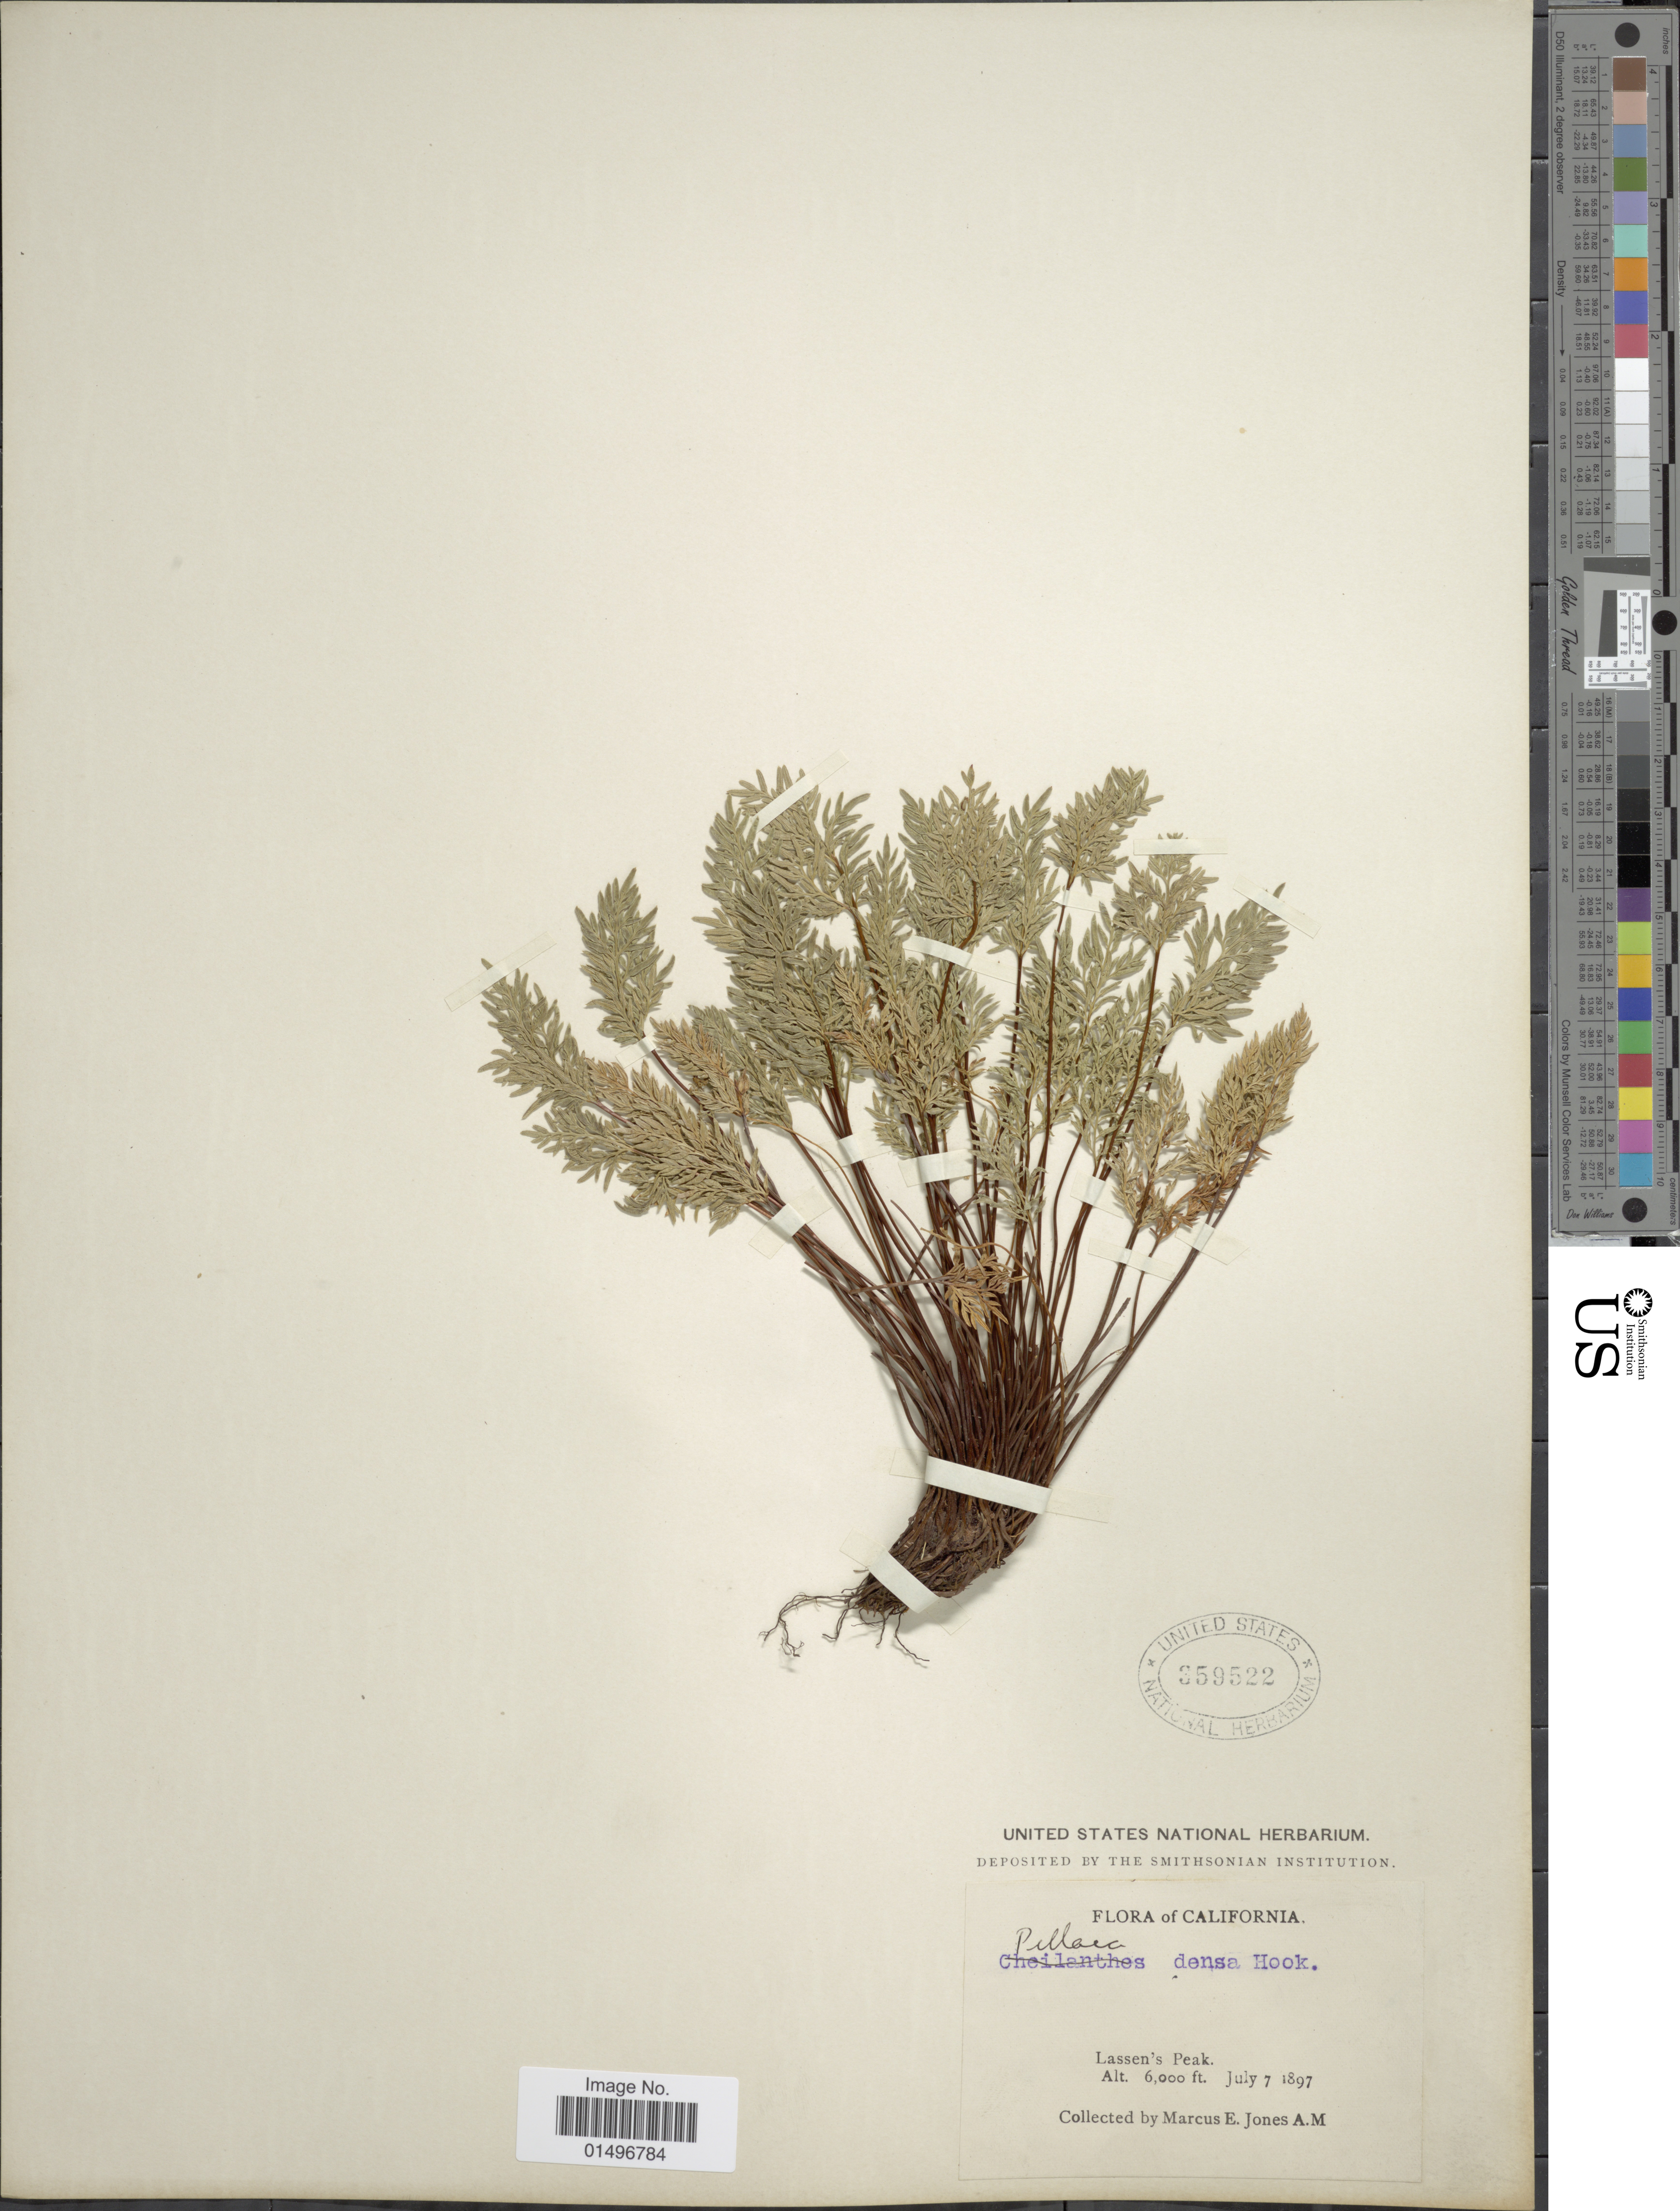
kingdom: Plantae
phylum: Tracheophyta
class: Polypodiopsida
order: Polypodiales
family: Pteridaceae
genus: Aspidotis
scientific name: Aspidotis densa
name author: (Brack.) Lellinger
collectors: M. E. Jones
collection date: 1897-07-07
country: United States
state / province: California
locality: California, Lassen's Peak.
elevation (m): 1829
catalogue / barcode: US 359522